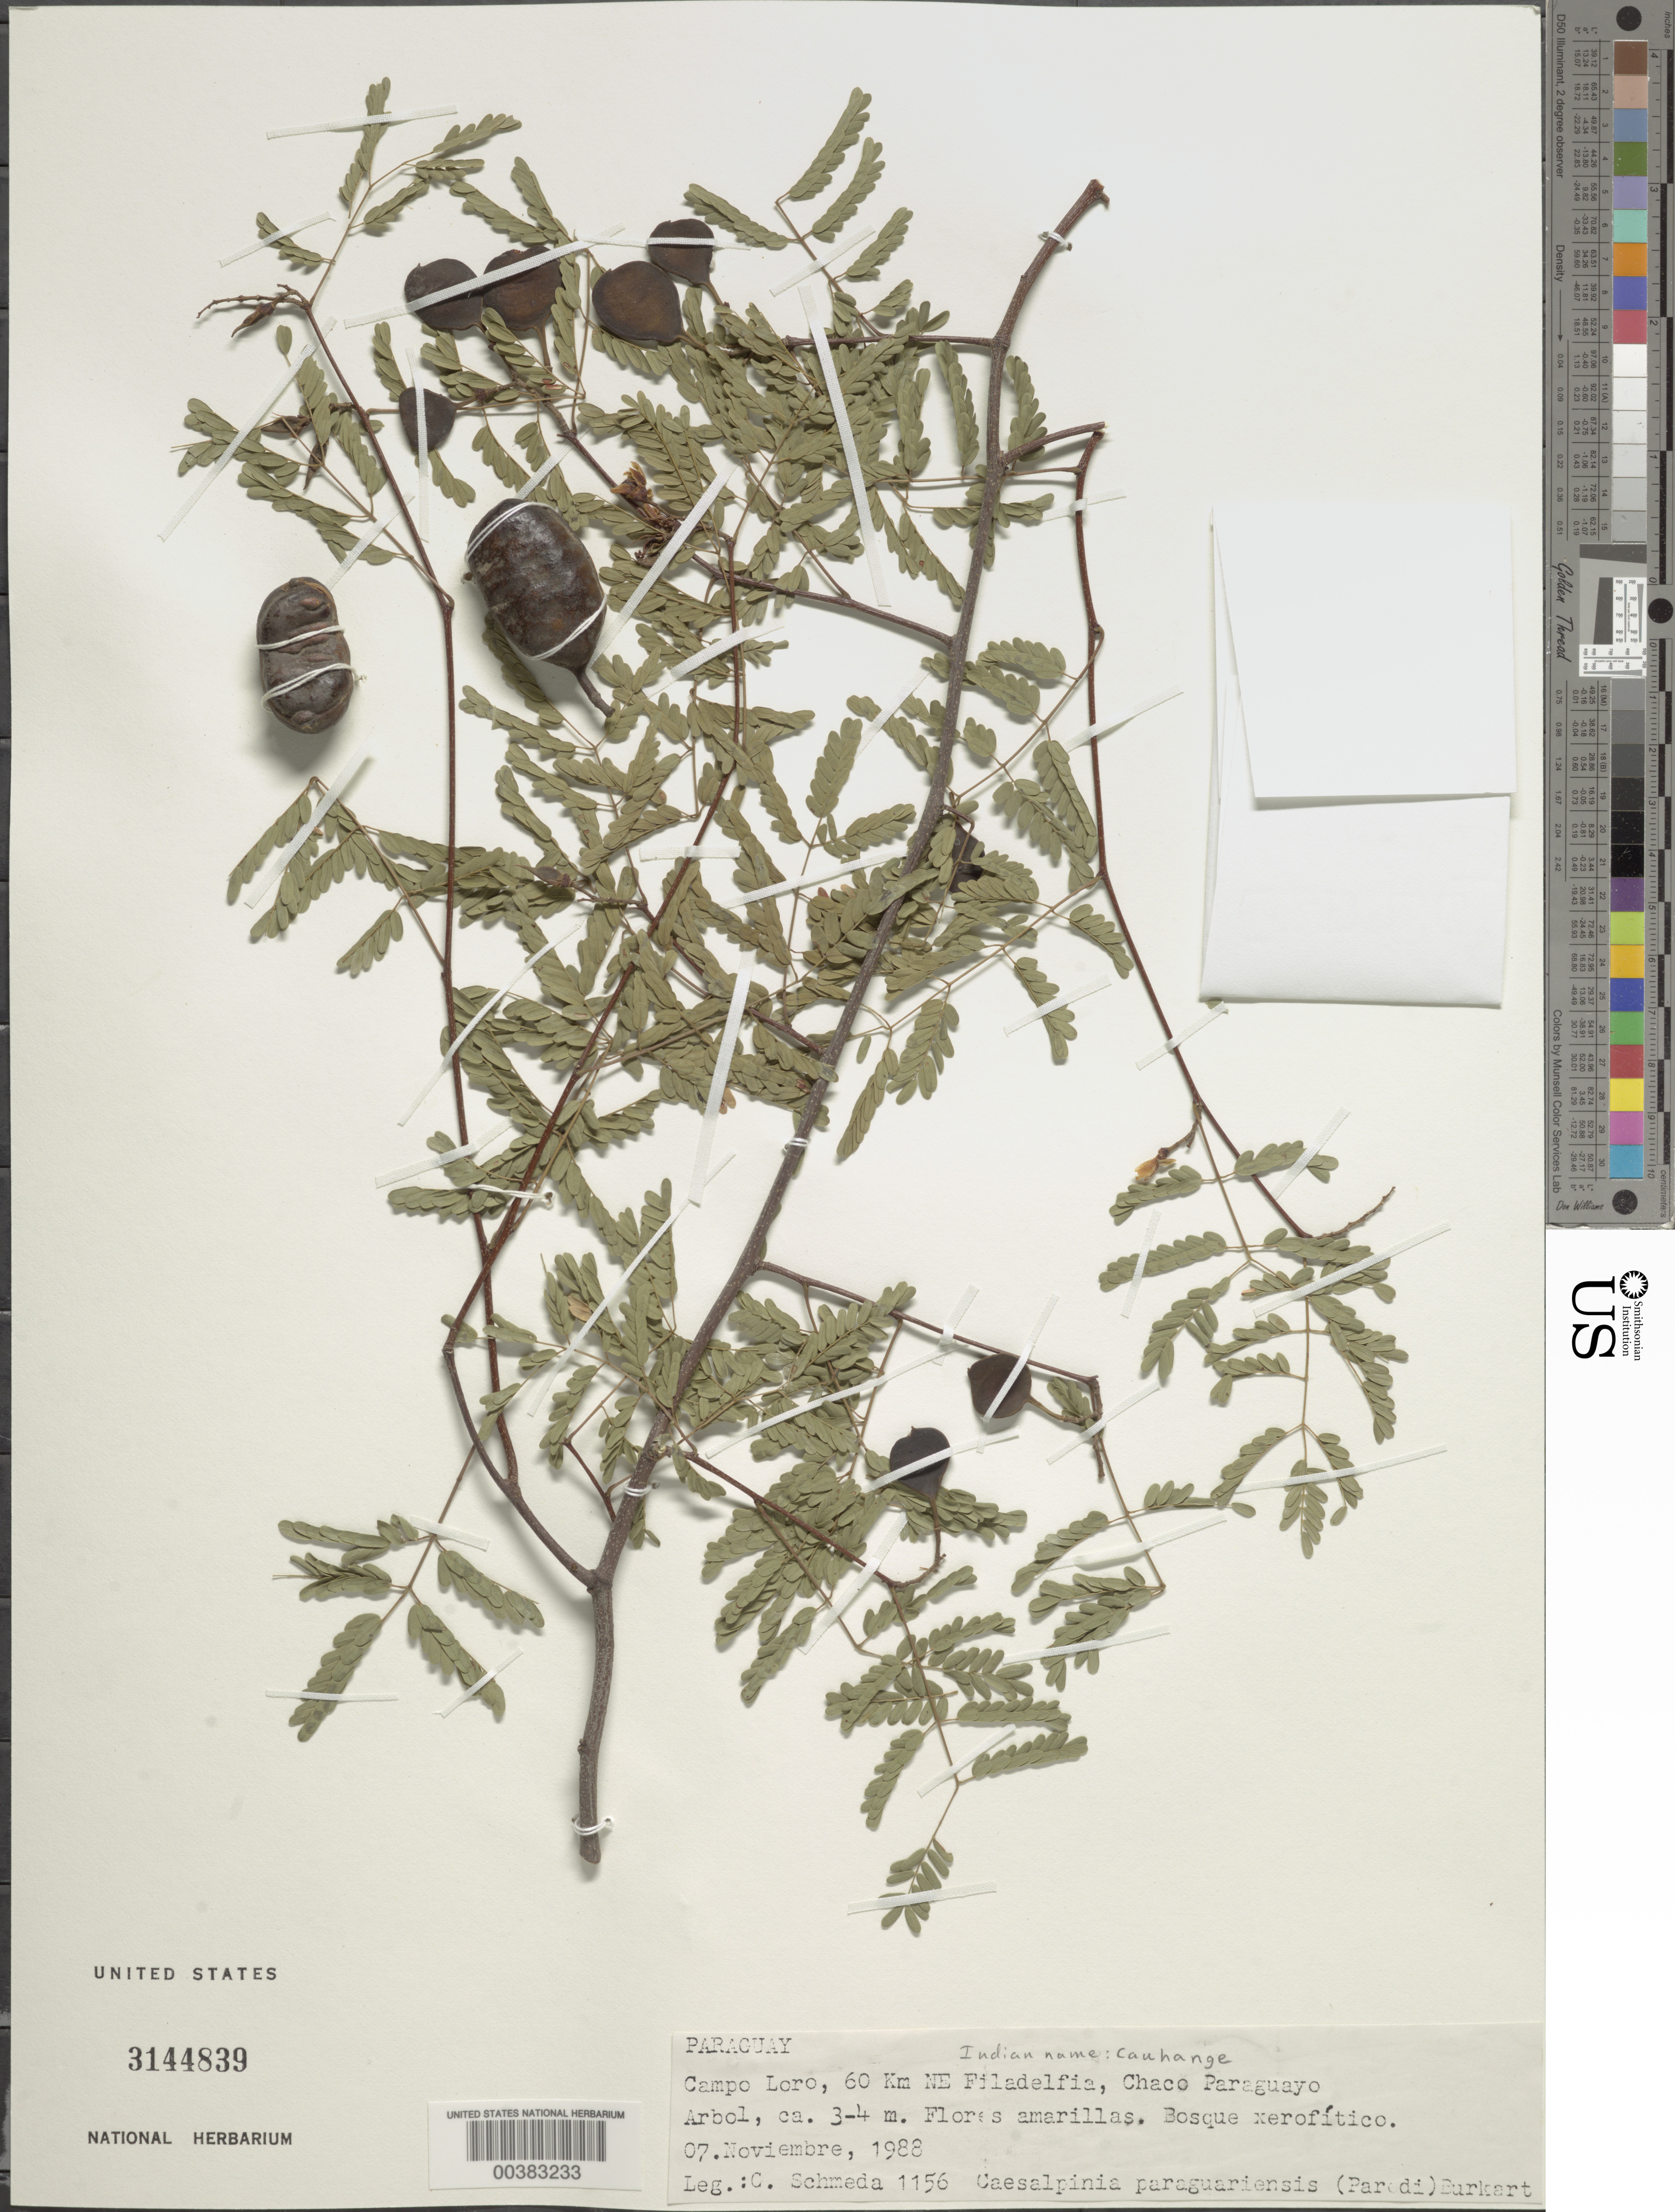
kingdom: Plantae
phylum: Tracheophyta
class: Magnoliopsida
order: Fabales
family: Fabaceae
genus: Libidibia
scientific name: Libidibia paraguariensis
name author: (Parodi) G.P. Lewis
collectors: G. Schmeda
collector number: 1156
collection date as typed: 07 Nov 1988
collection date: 1988-11-07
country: Paraguay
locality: Campo loro, 60 km ne filadelfia, chaco paraguayo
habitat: Bosque xerofitico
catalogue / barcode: US 3144839